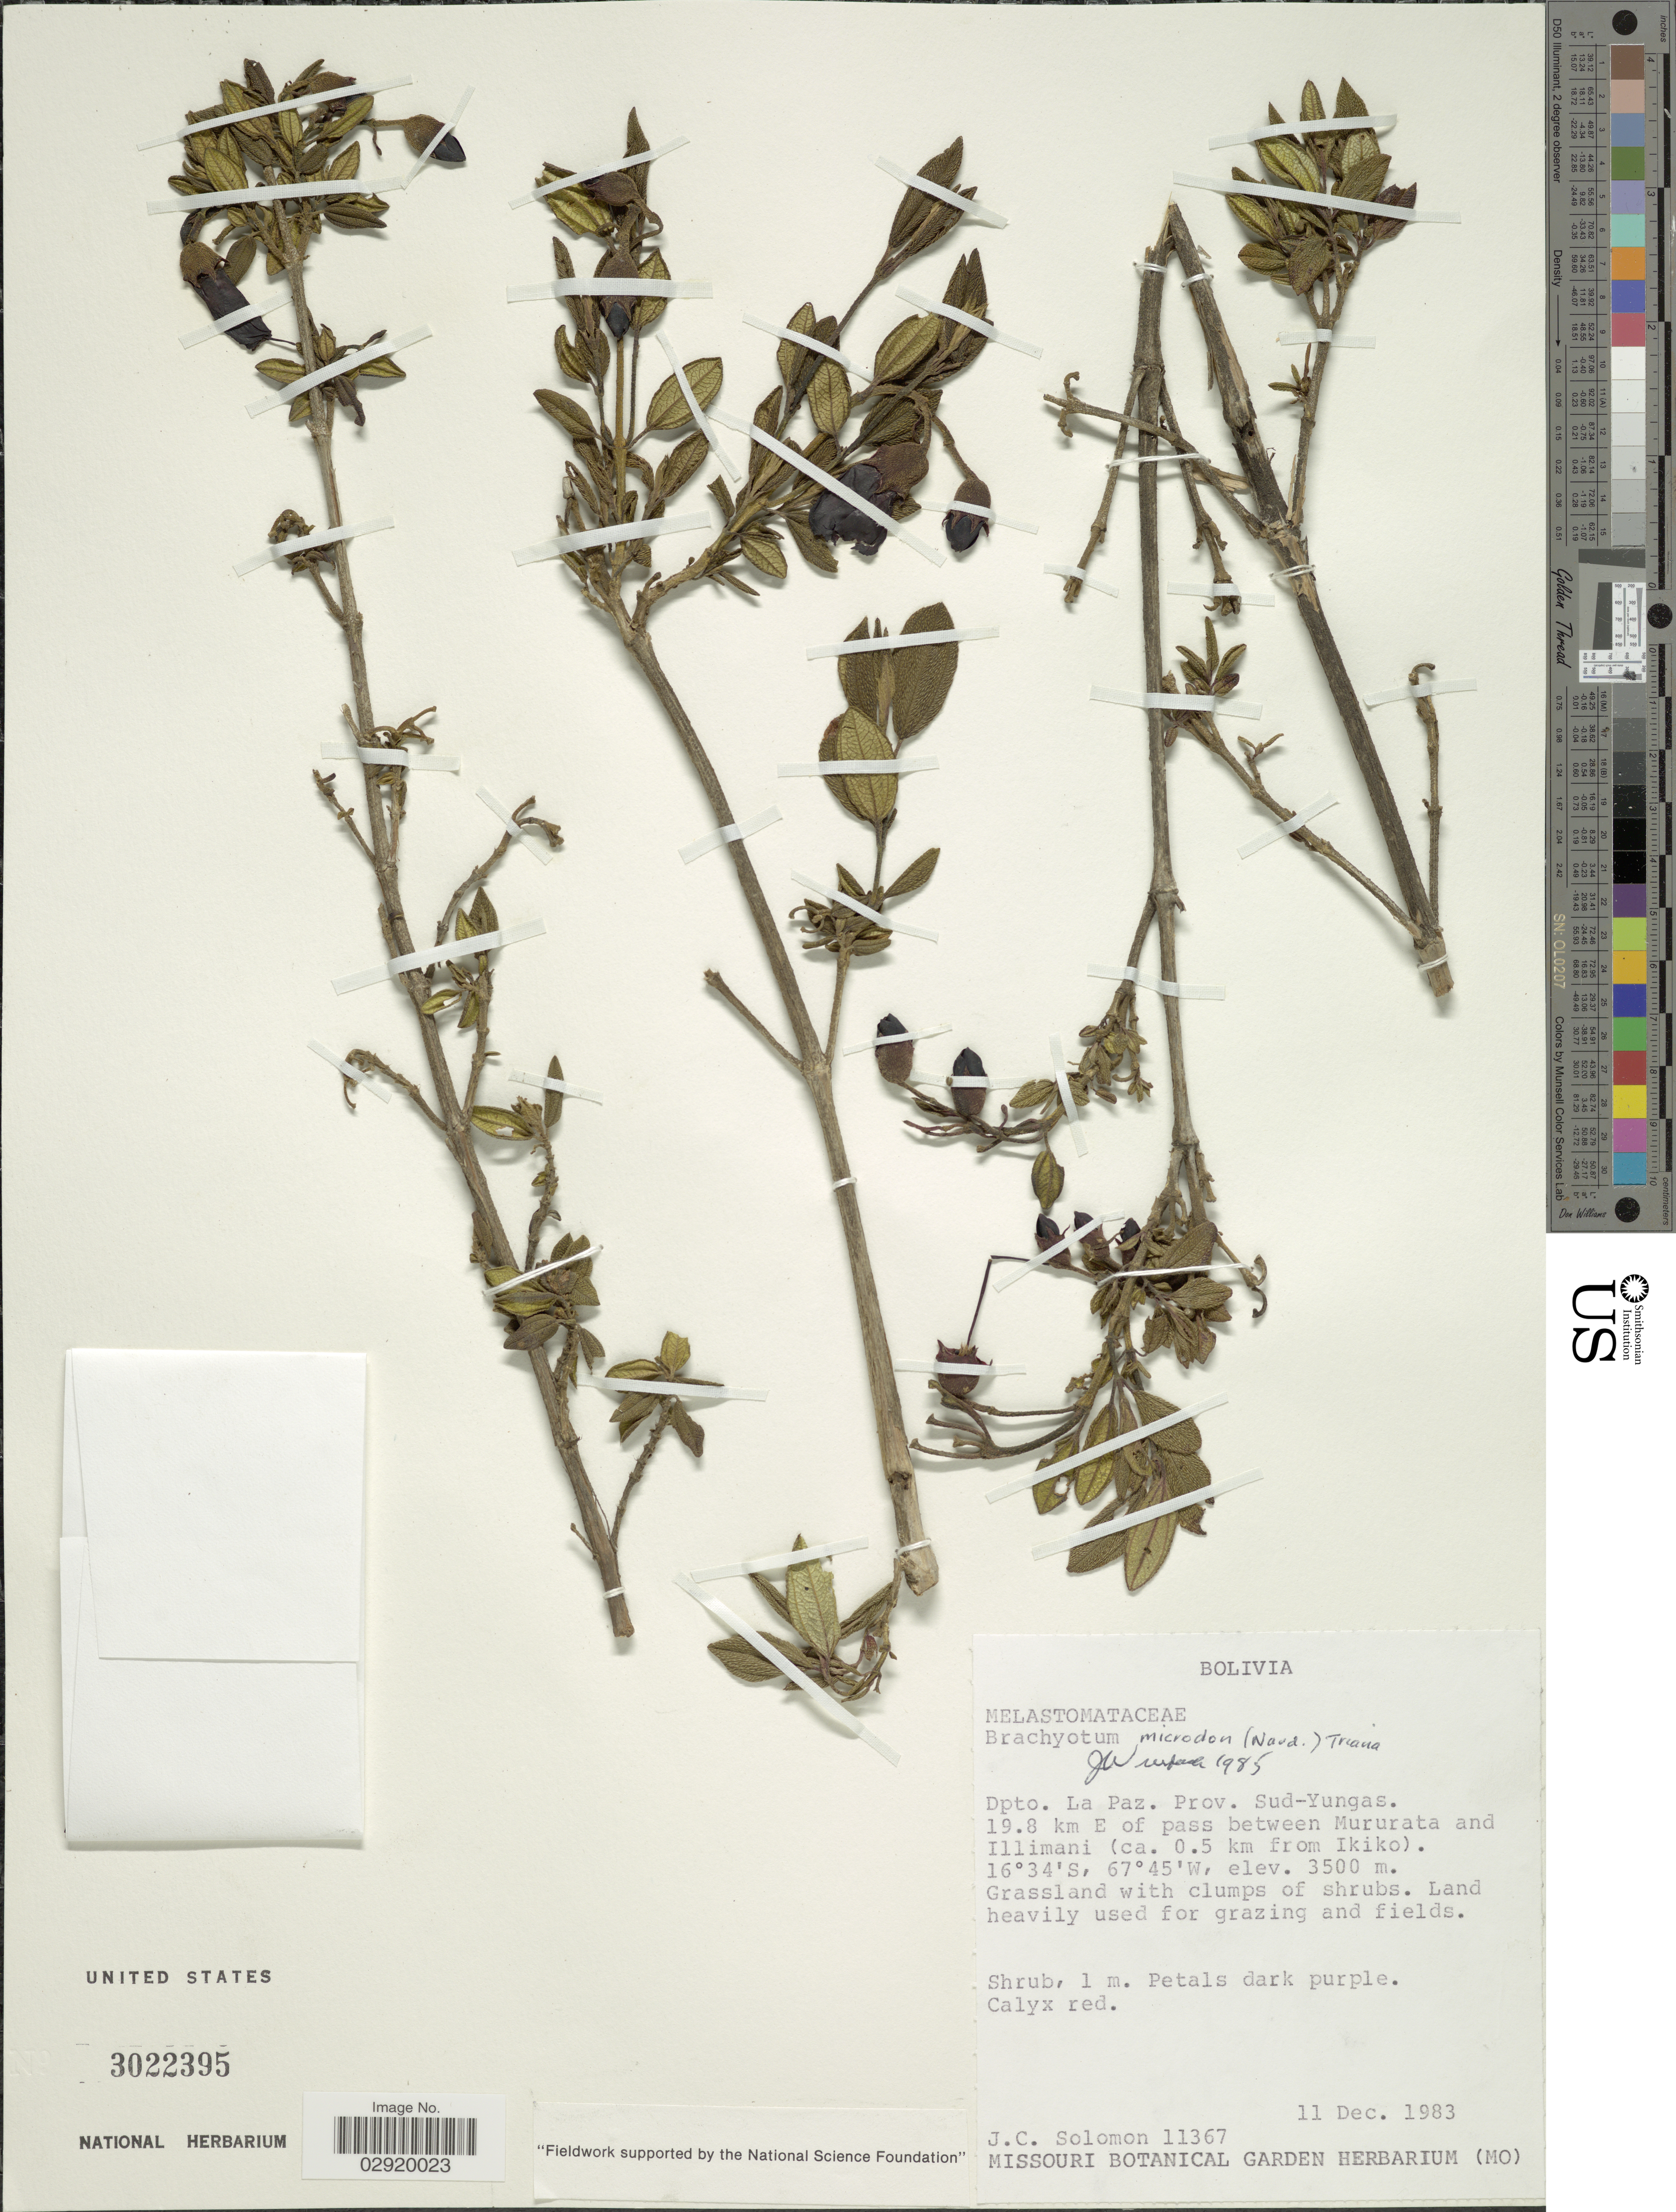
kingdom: Plantae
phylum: Tracheophyta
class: Magnoliopsida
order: Myrtales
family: Melastomataceae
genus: Brachyotum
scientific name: Brachyotum microdon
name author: (Naudin) Triana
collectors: J. C. Solomon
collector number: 11367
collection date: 1983-12-11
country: Bolivia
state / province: La Paz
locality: Dpto. La Paz. Prov. Sud-Yungas. 19.8 km E of pass between Mururata and Illimani (ca. 0.5 km from Ikiko).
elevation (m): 3500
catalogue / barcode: US 3022395